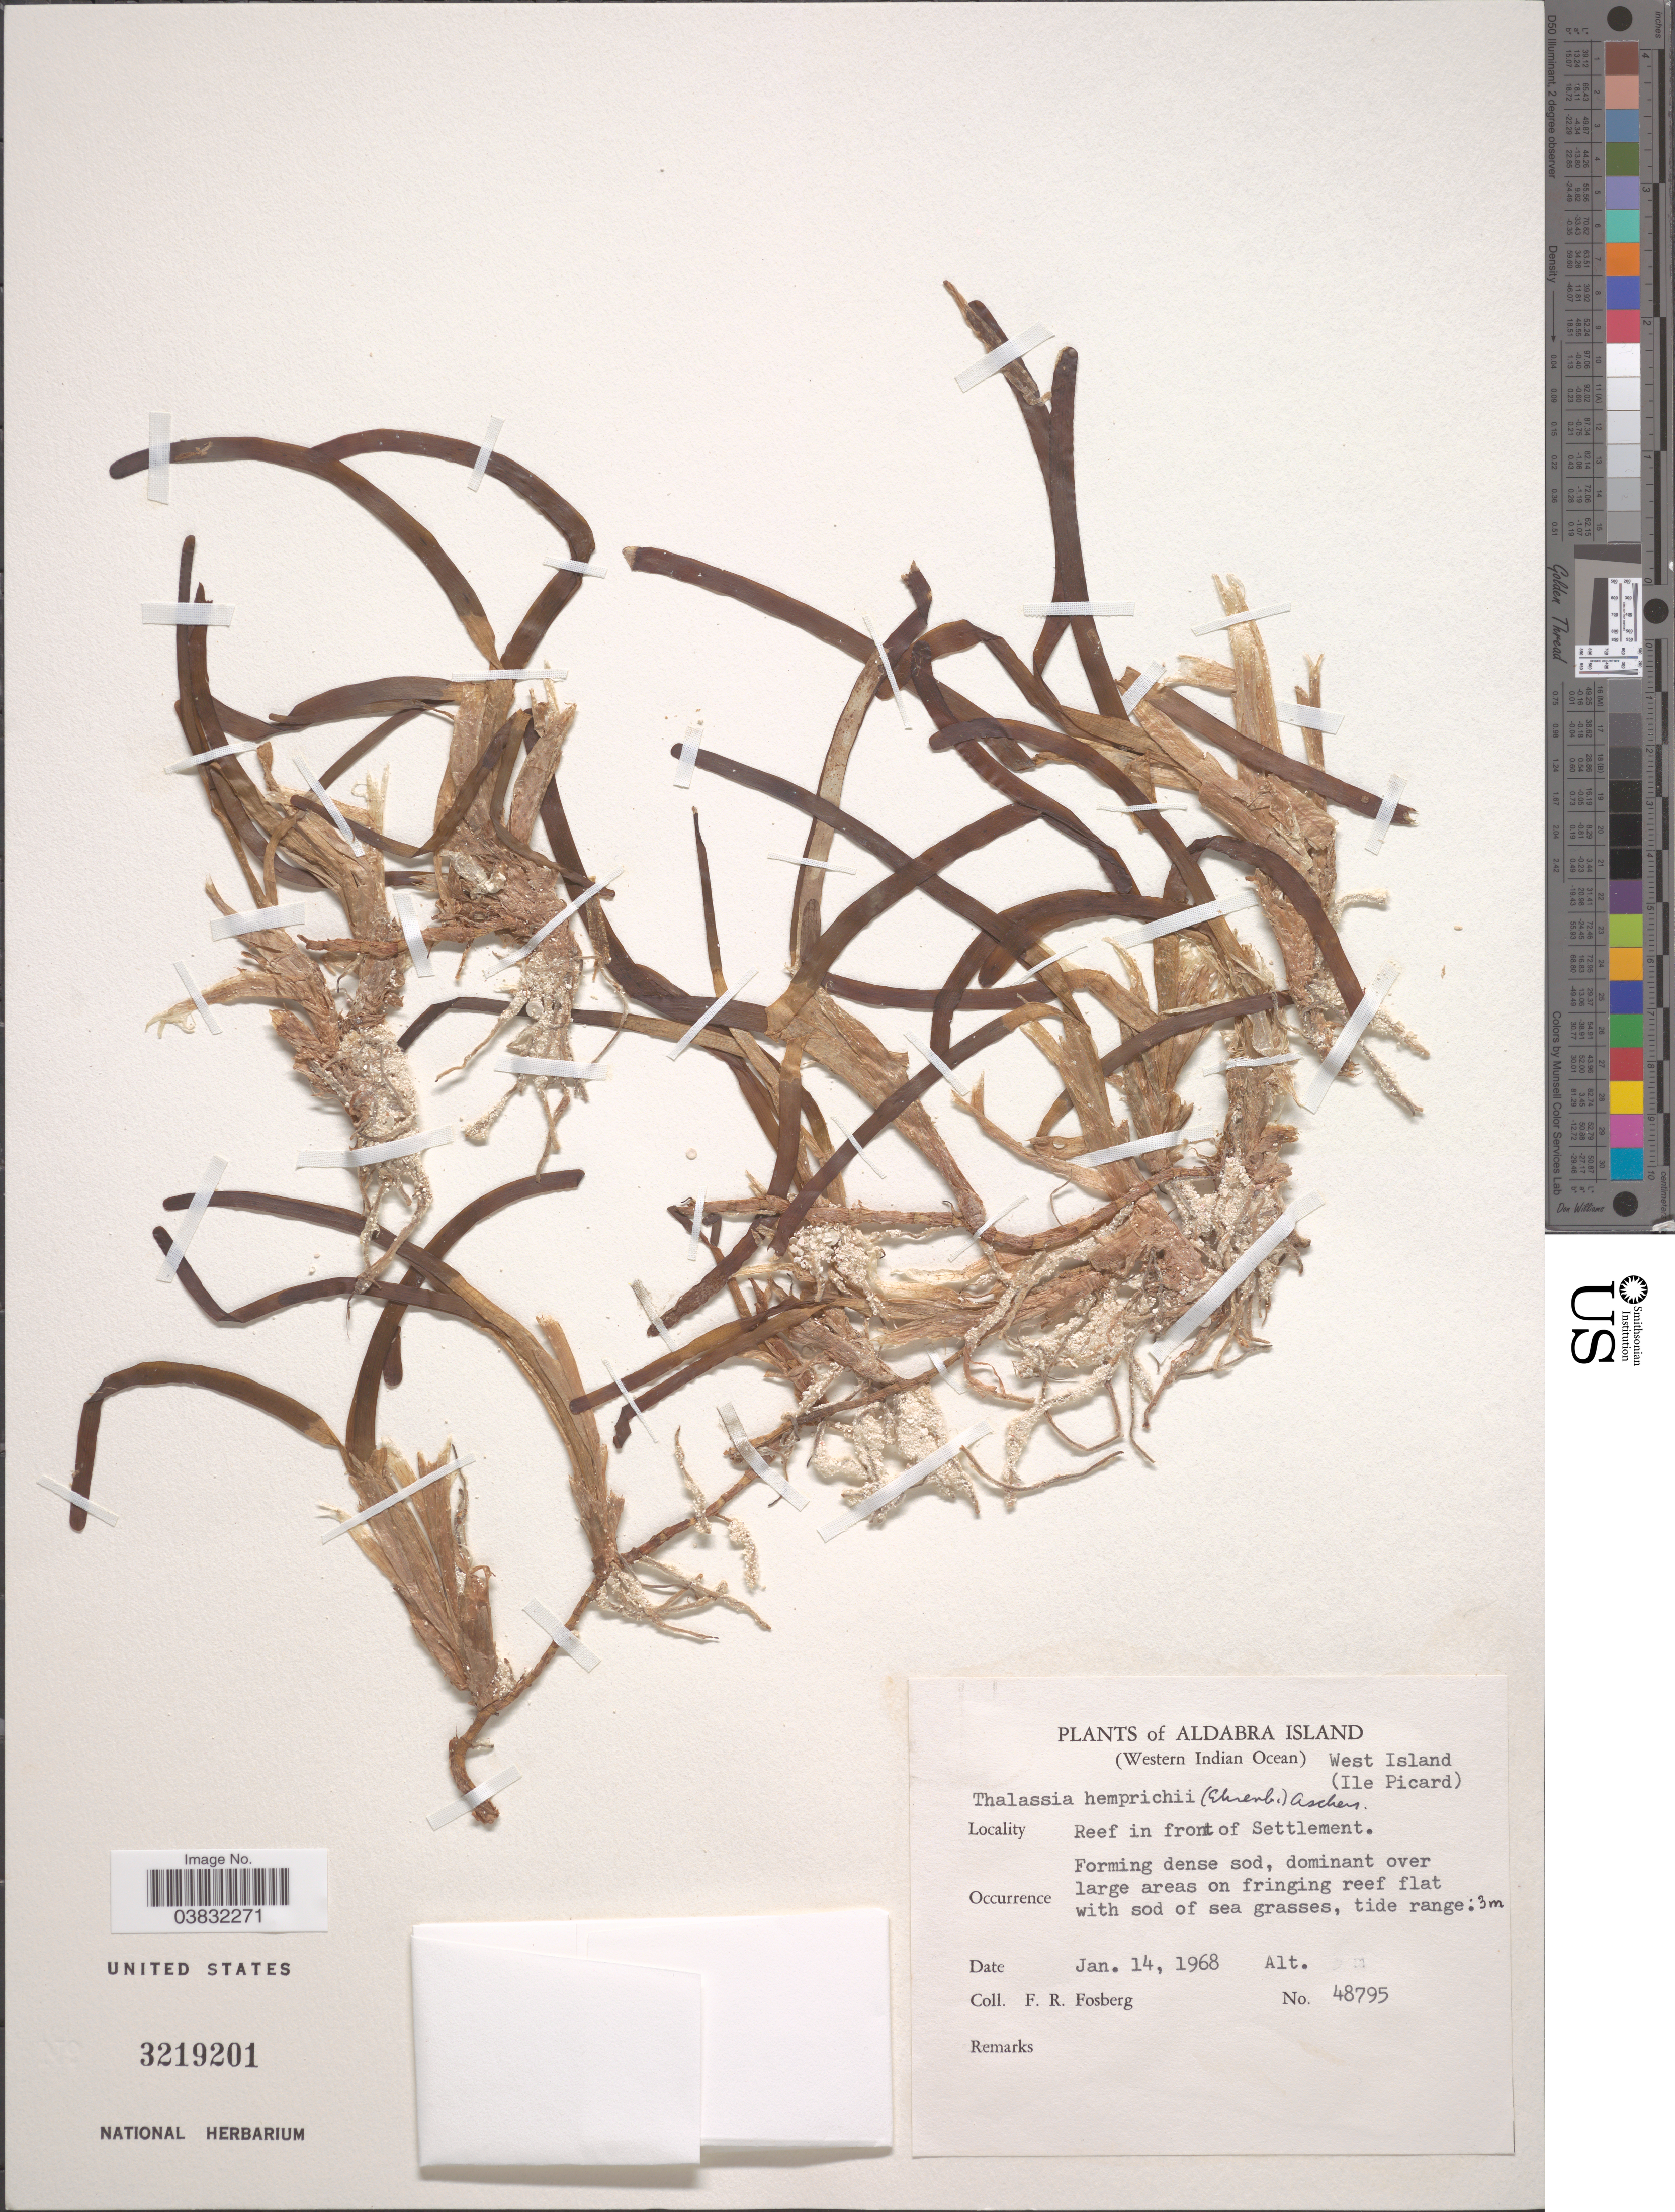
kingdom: Plantae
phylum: Tracheophyta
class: Liliopsida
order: Alismatales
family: Hydrocharitaceae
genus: Thalassia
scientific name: Thalassia hemprichii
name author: Asch.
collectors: F. R. Fosberg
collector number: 48795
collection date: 1968-01-14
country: Seychelles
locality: Aldabra Island (Western Indian Ocean) West Island (Ile Picard). Reef in front of Settlement.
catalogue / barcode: US 3219201